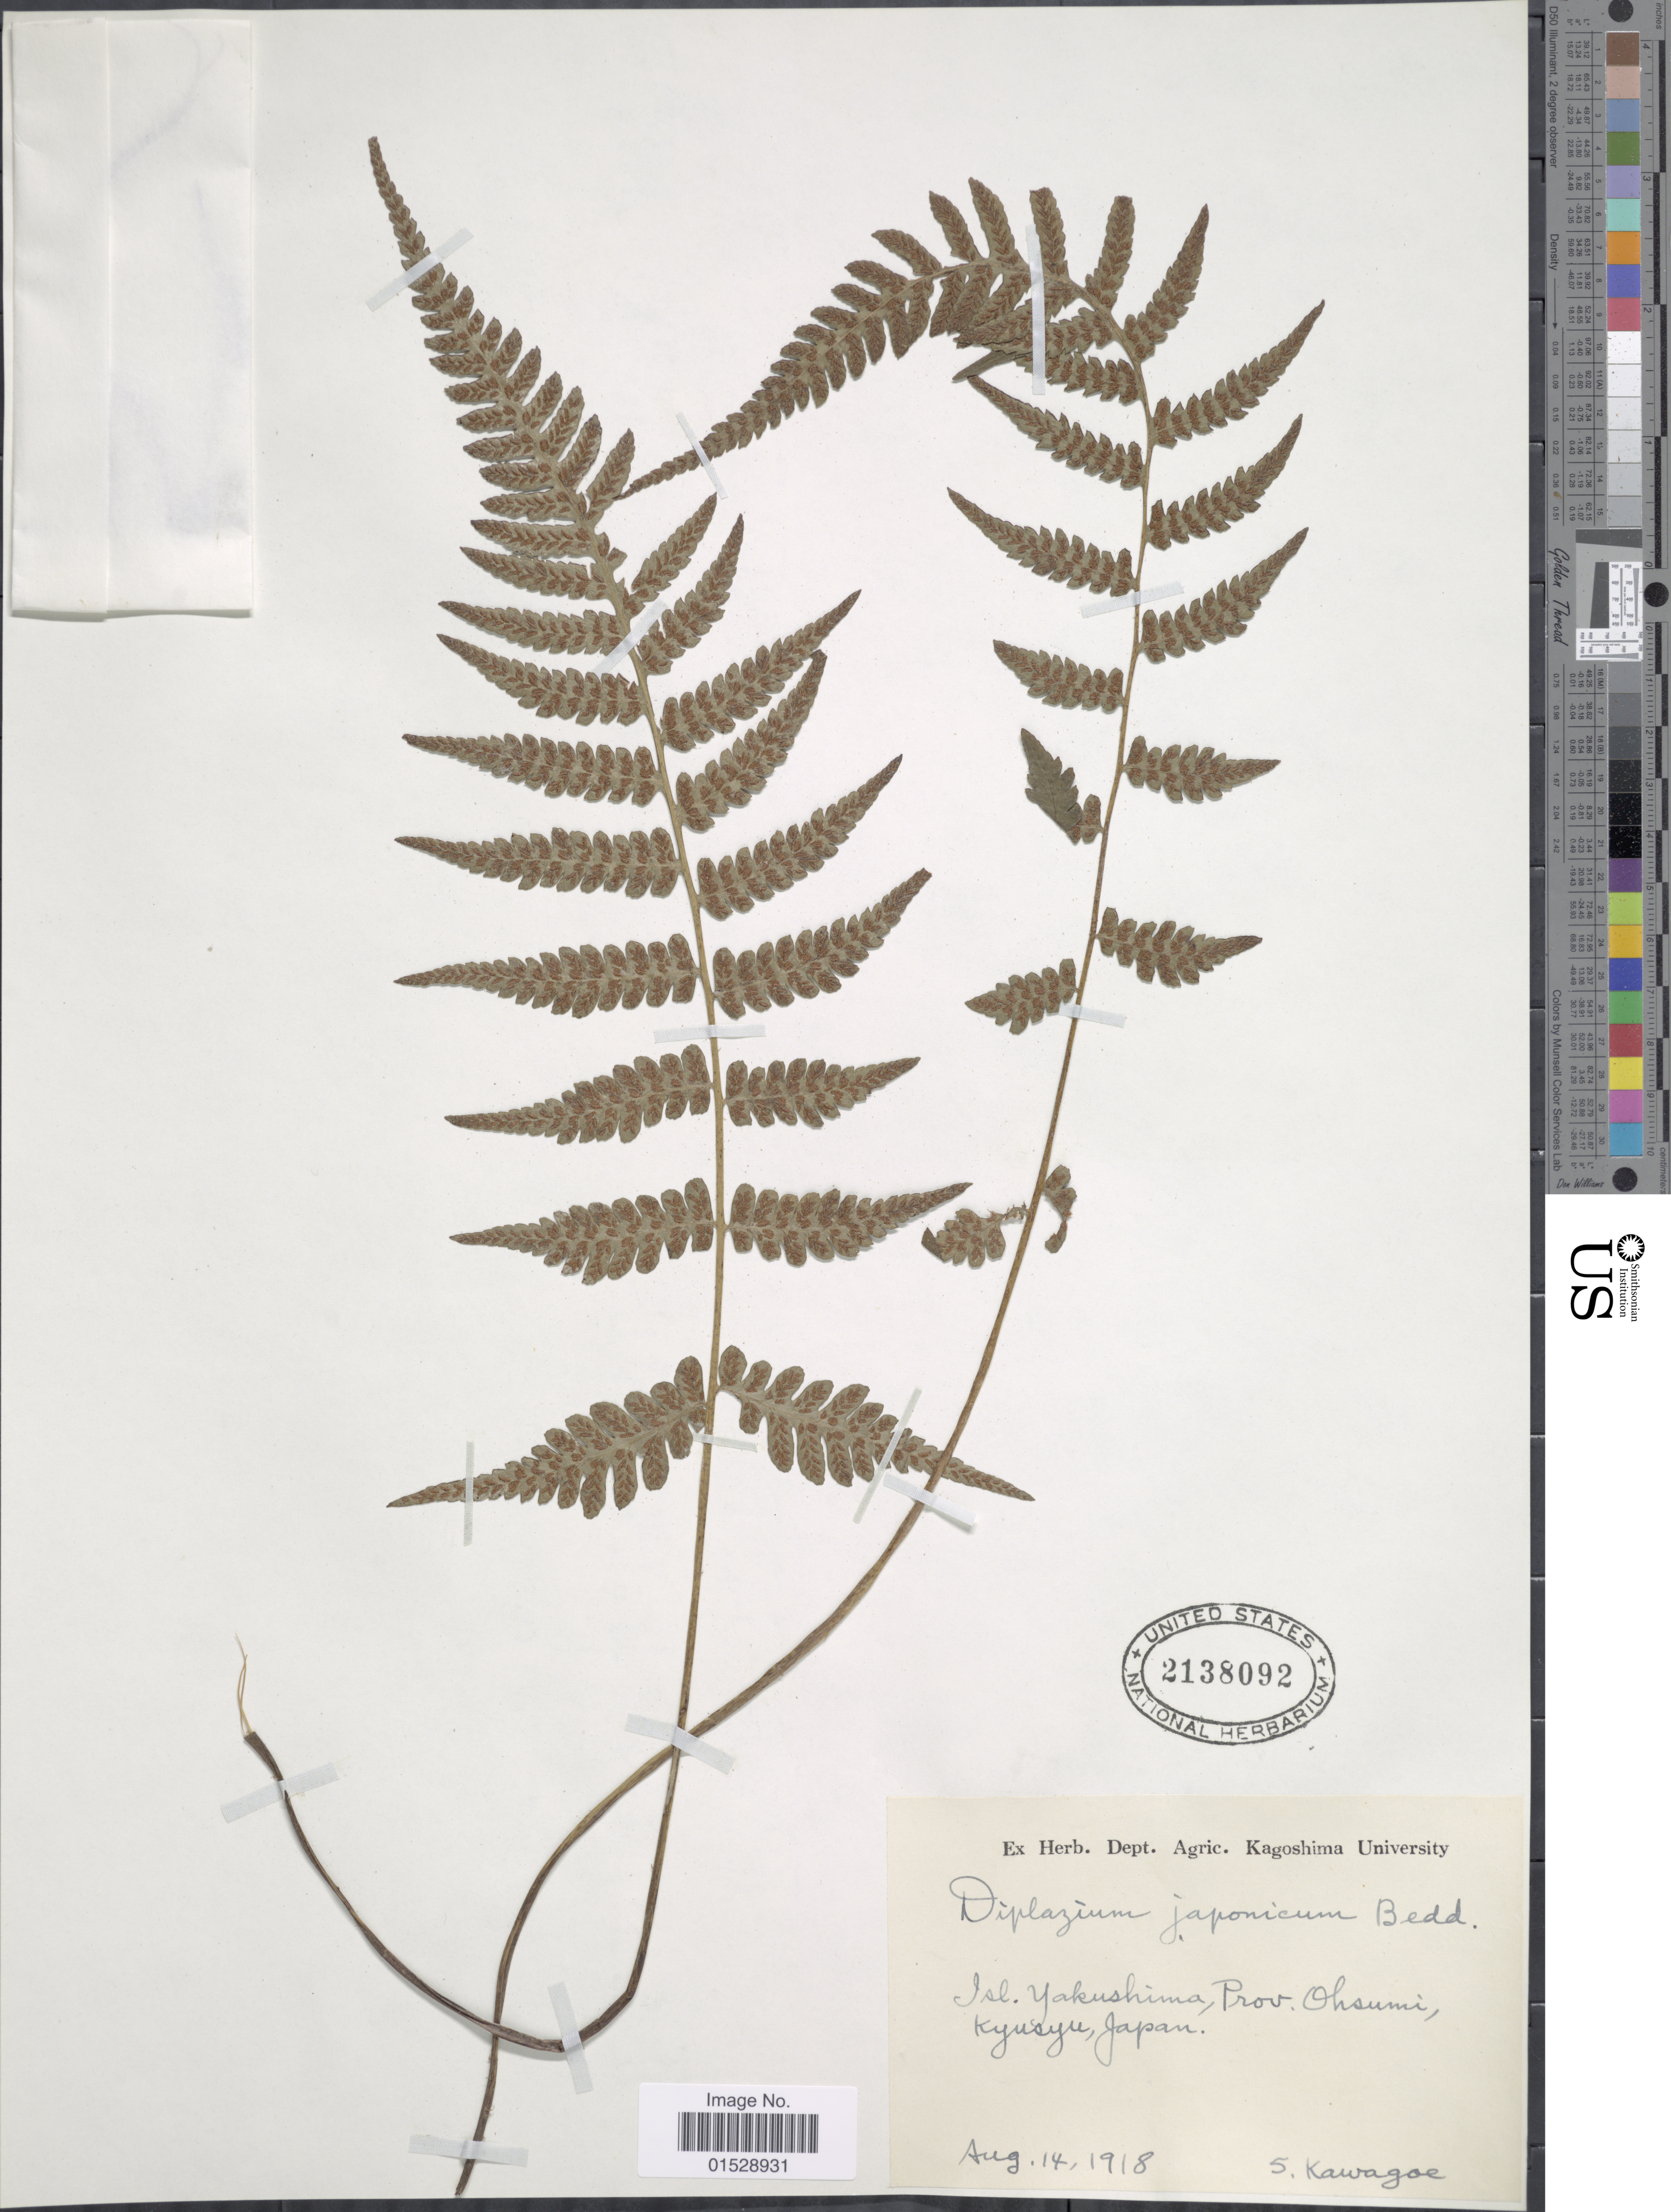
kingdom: Plantae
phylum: Tracheophyta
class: Polypodiopsida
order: Polypodiales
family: Athyriaceae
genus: Deparia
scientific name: Deparia japonica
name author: (Thunb.) M. Kato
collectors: S. Kawagoe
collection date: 1918-08-14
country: Japan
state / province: Kagosima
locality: Isl. Yakushima, Prov. Ohsumi, Kyusyu, Japan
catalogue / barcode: US 2138092